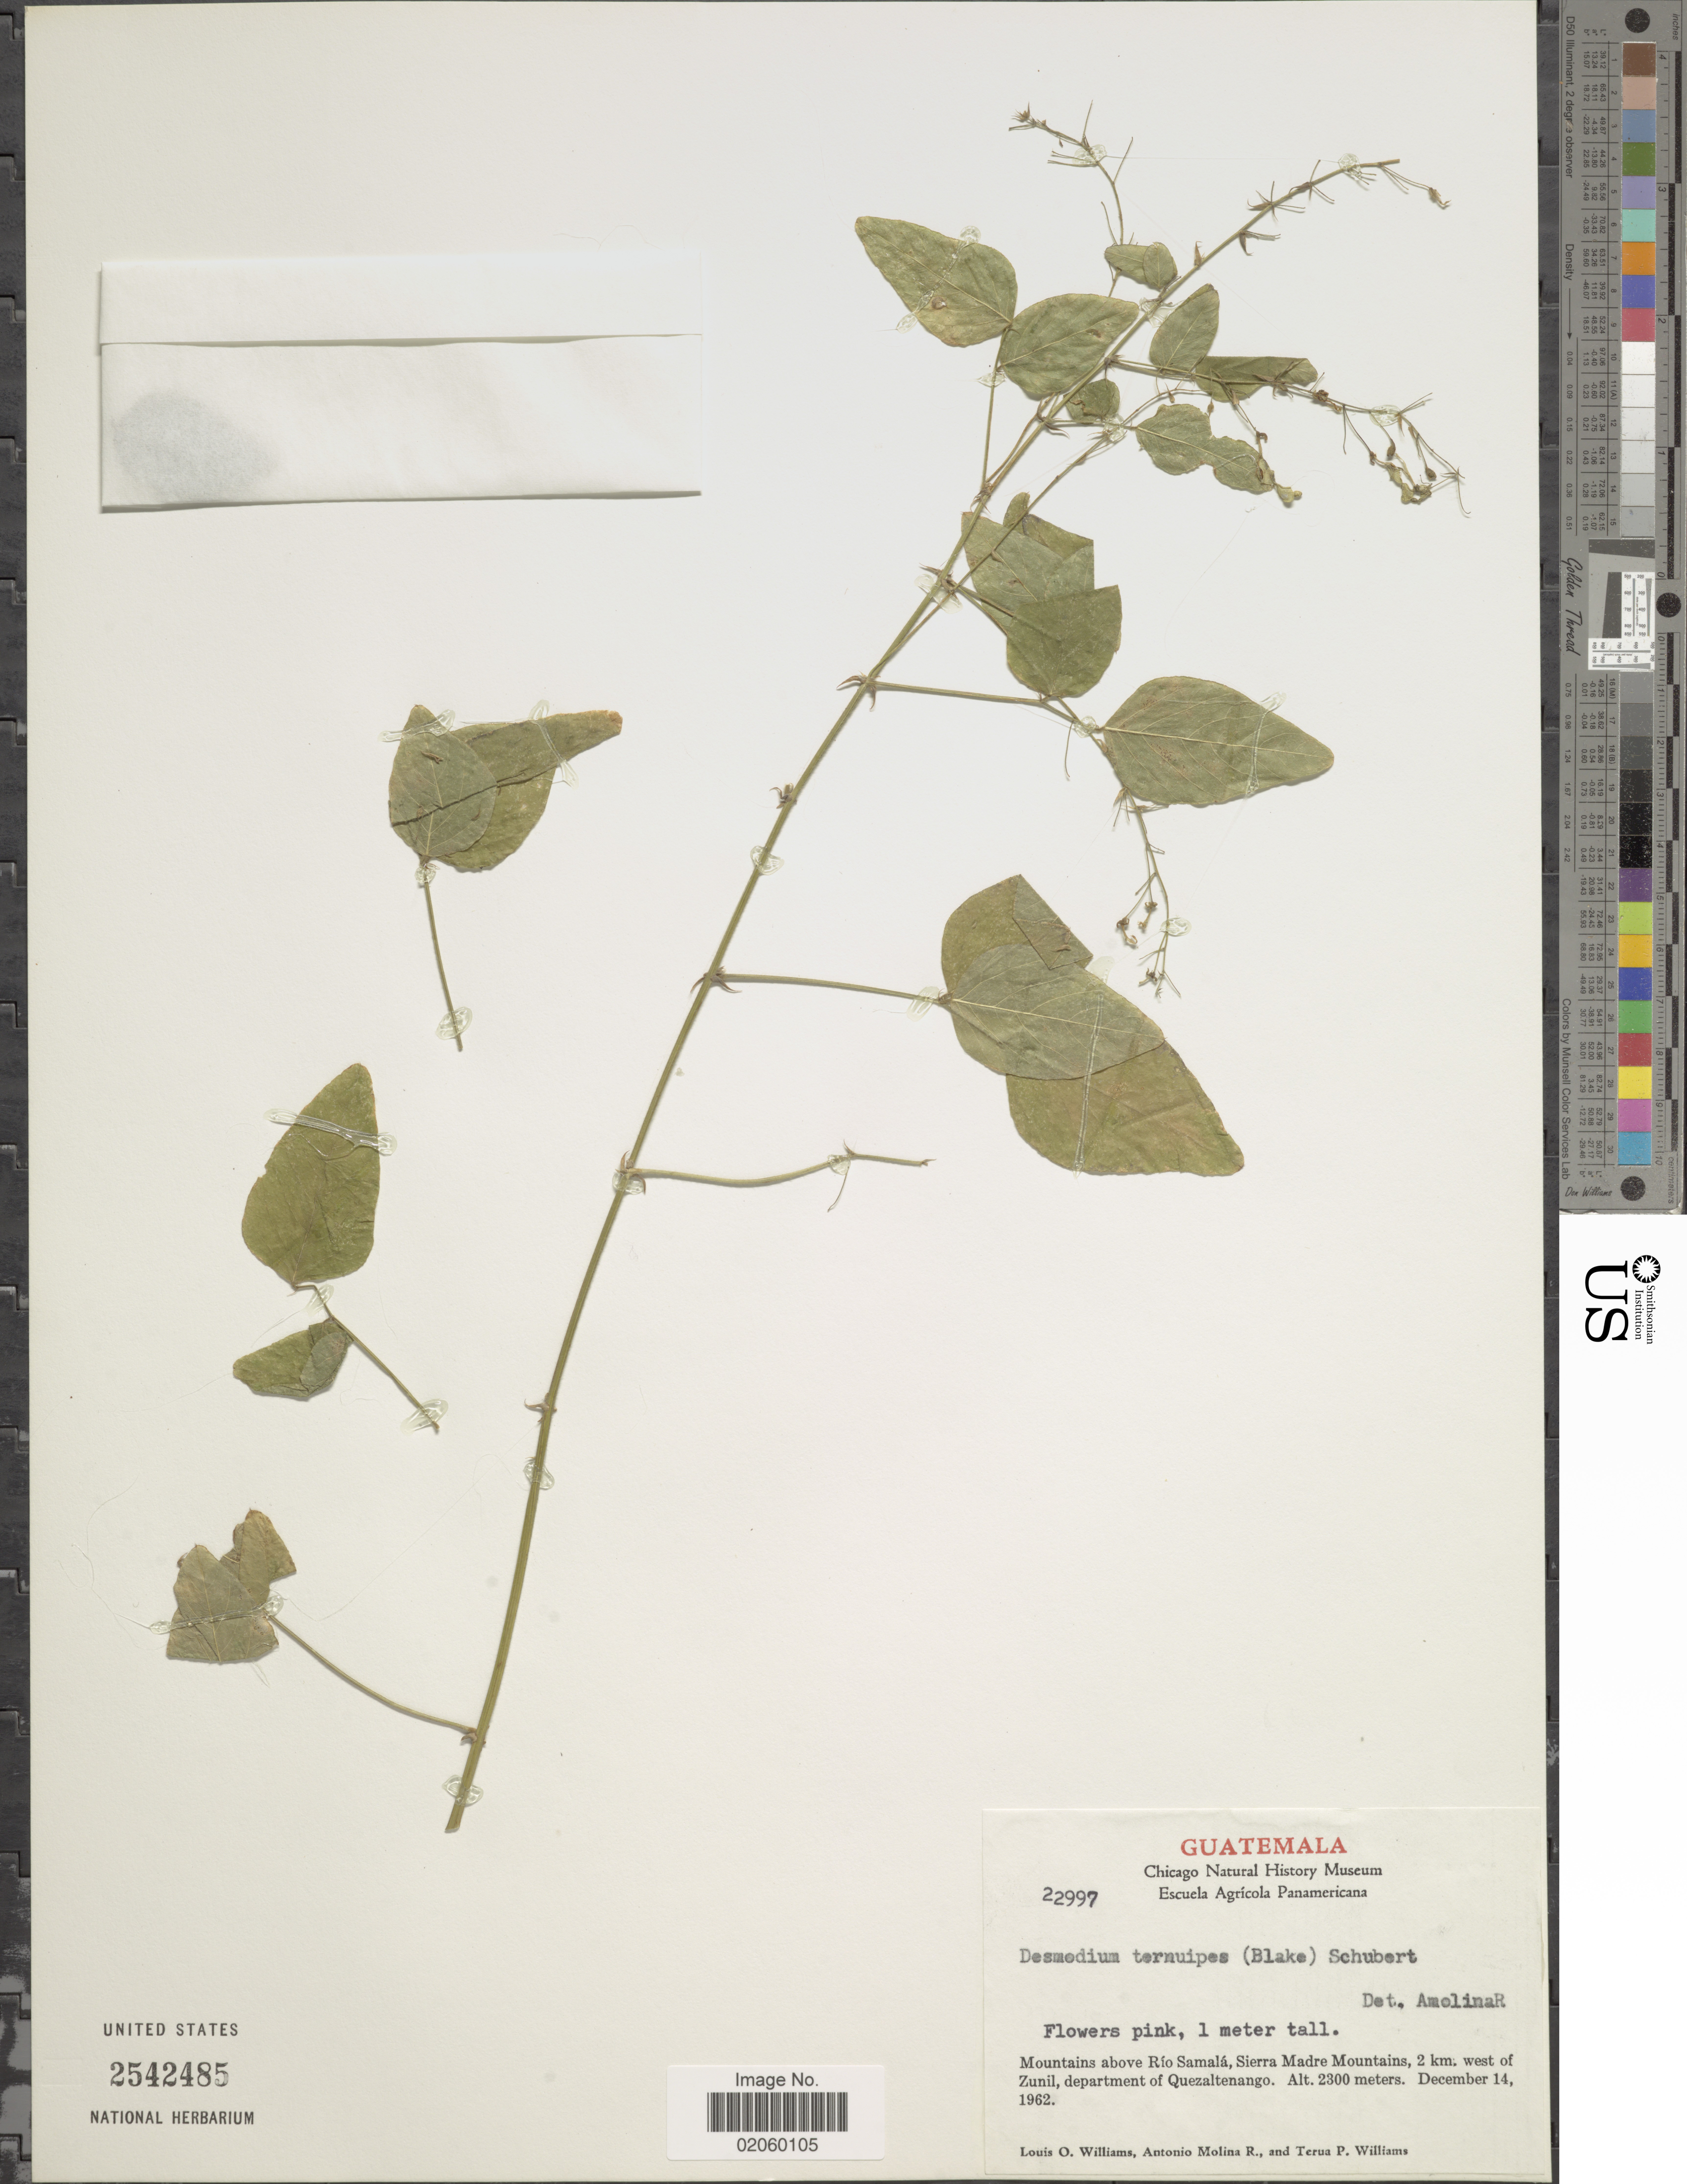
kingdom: Plantae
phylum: Tracheophyta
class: Magnoliopsida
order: Fabales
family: Fabaceae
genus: Desmodium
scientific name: Desmodium tenuipes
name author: (S.F. Blake) B.G. Schub.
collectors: L. O. Williams, A. Molina R. & T. P. Williams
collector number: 22997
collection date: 1962-12-14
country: Guatemala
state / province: Quetzaltenango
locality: Mountains above Rio Samala, Sierra Madre Mountains, 2 km. west of Zunil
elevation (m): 2300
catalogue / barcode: US 2542485